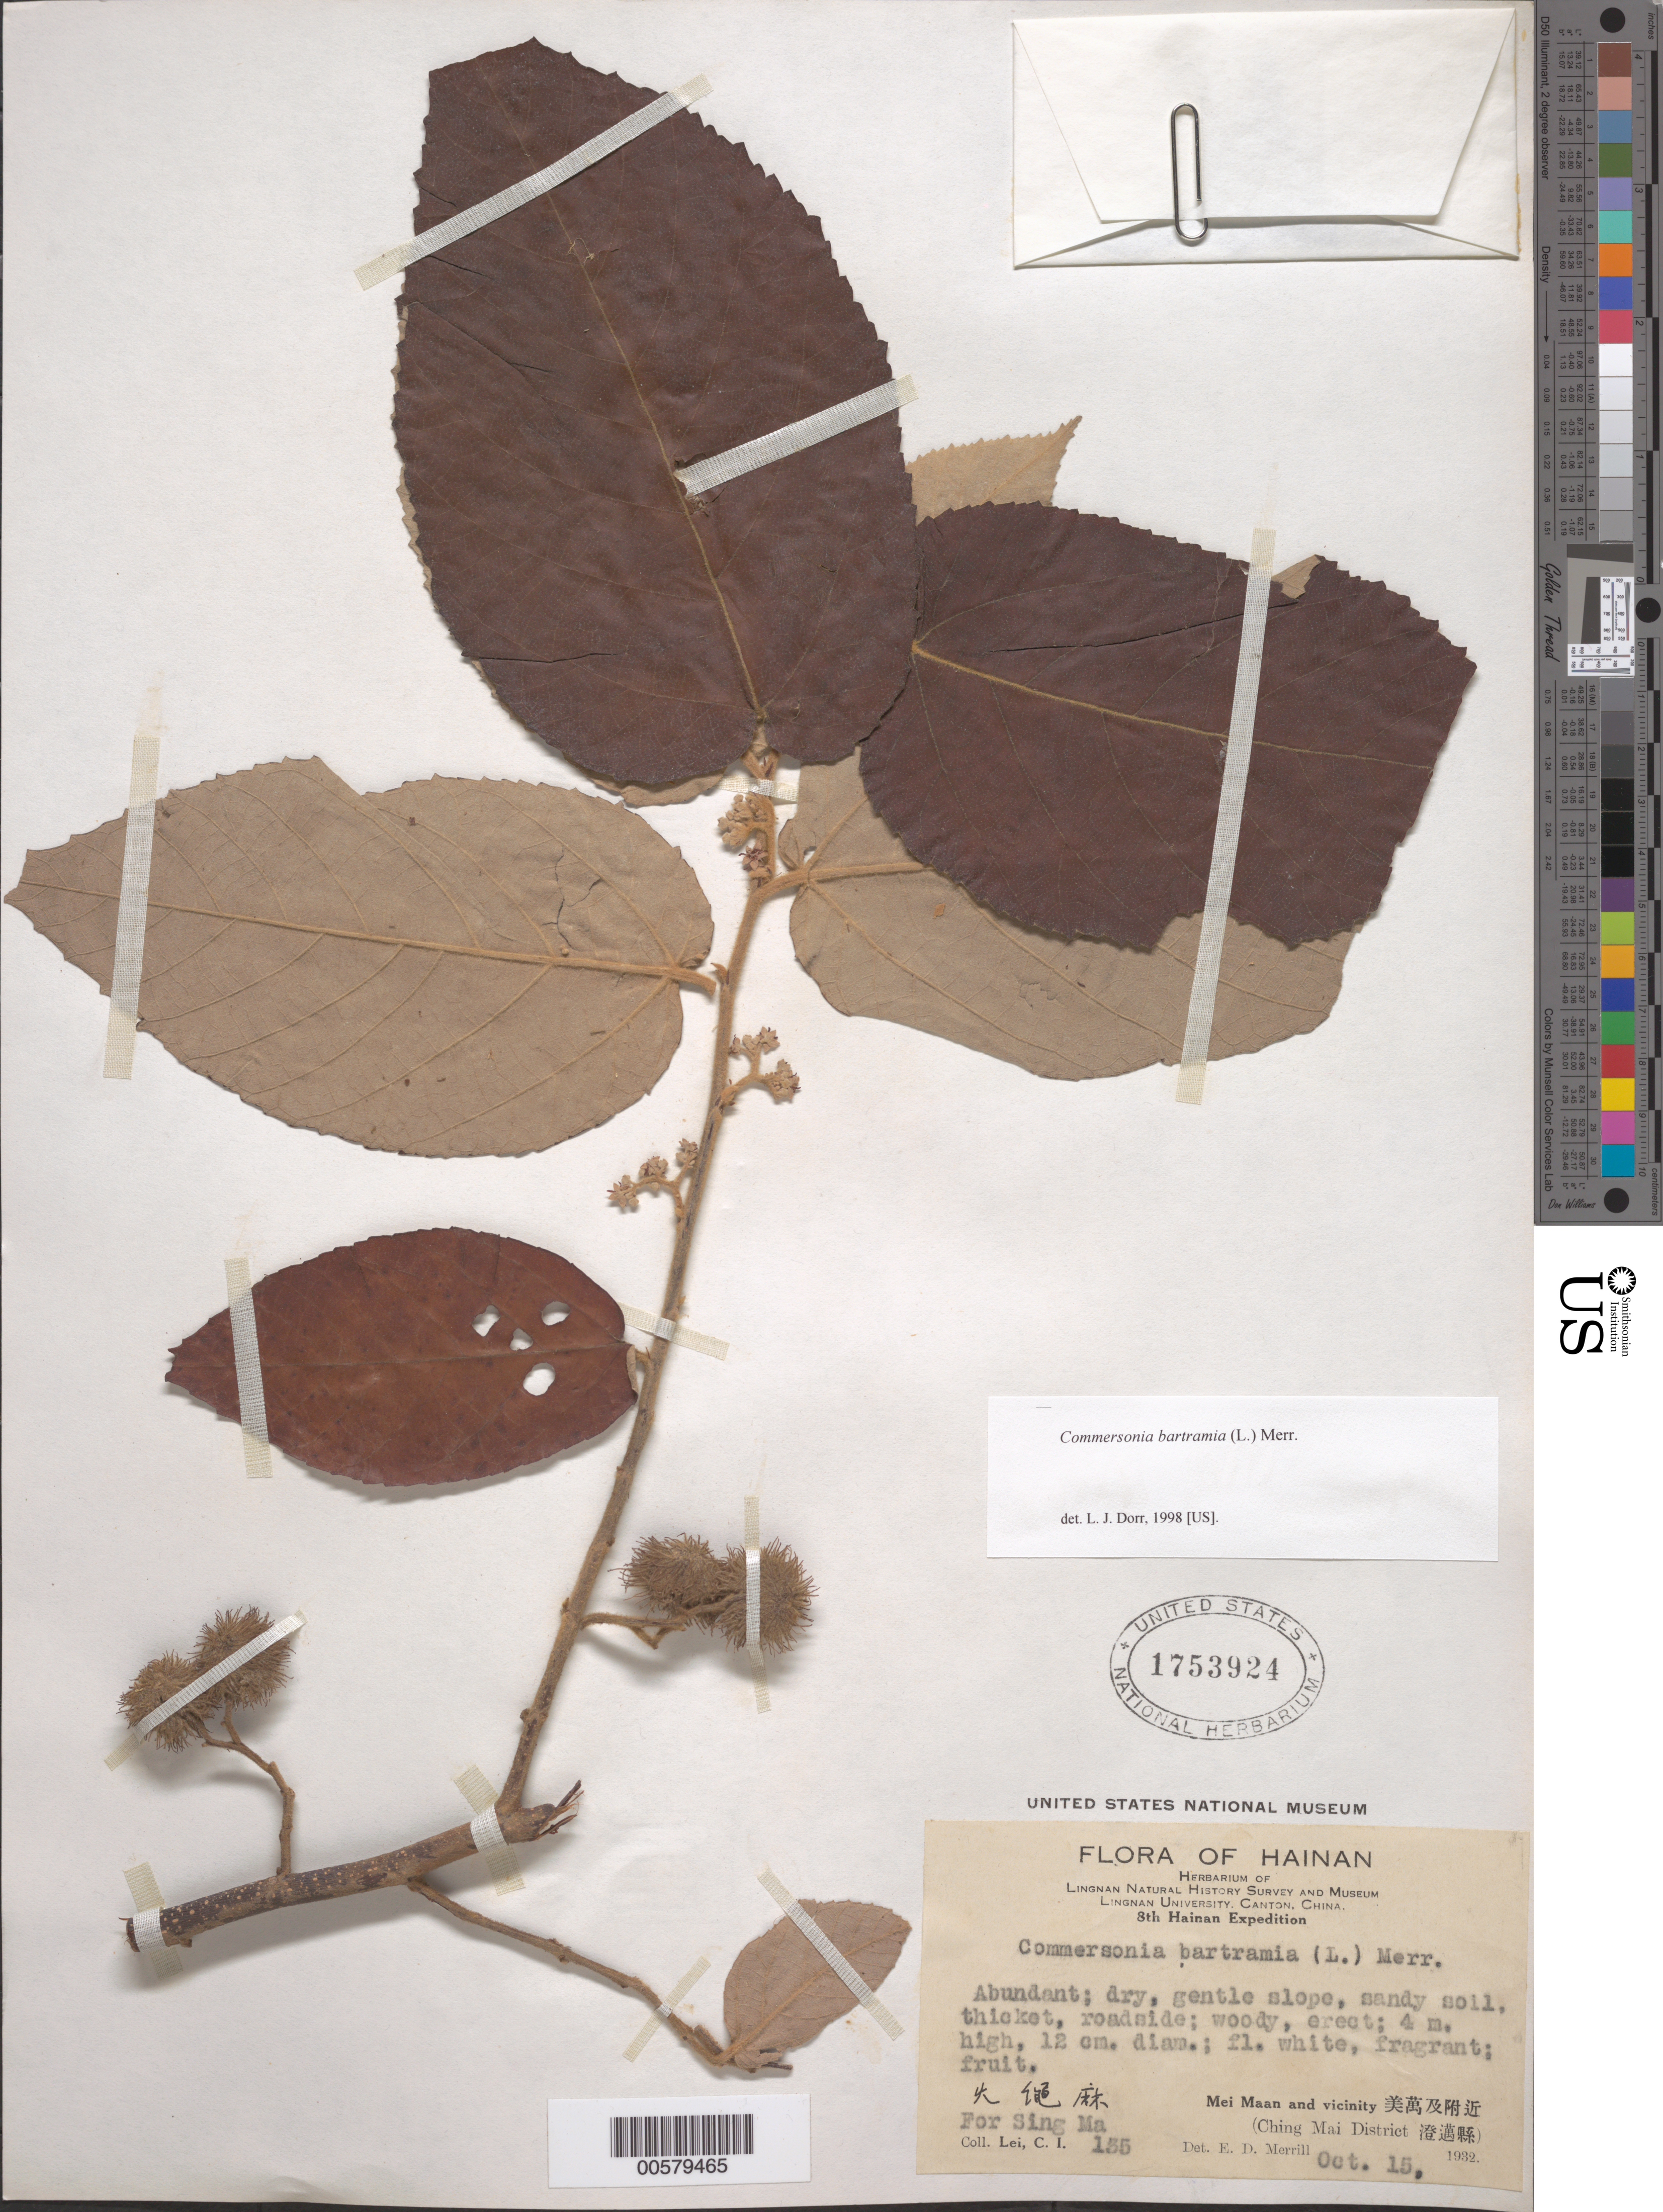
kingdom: Plantae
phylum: Tracheophyta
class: Magnoliopsida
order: Malvales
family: Malvaceae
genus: Commersonia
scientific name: Commersonia bartramia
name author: (L.) Merr.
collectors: C. I. Lei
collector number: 155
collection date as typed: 15 Oct 1932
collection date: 1932-10-15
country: China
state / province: Hainan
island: Hainan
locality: Mei Maan and Vicinity, (Ching Mai District), ["For Sing Ma" also on label]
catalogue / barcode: US 1753924